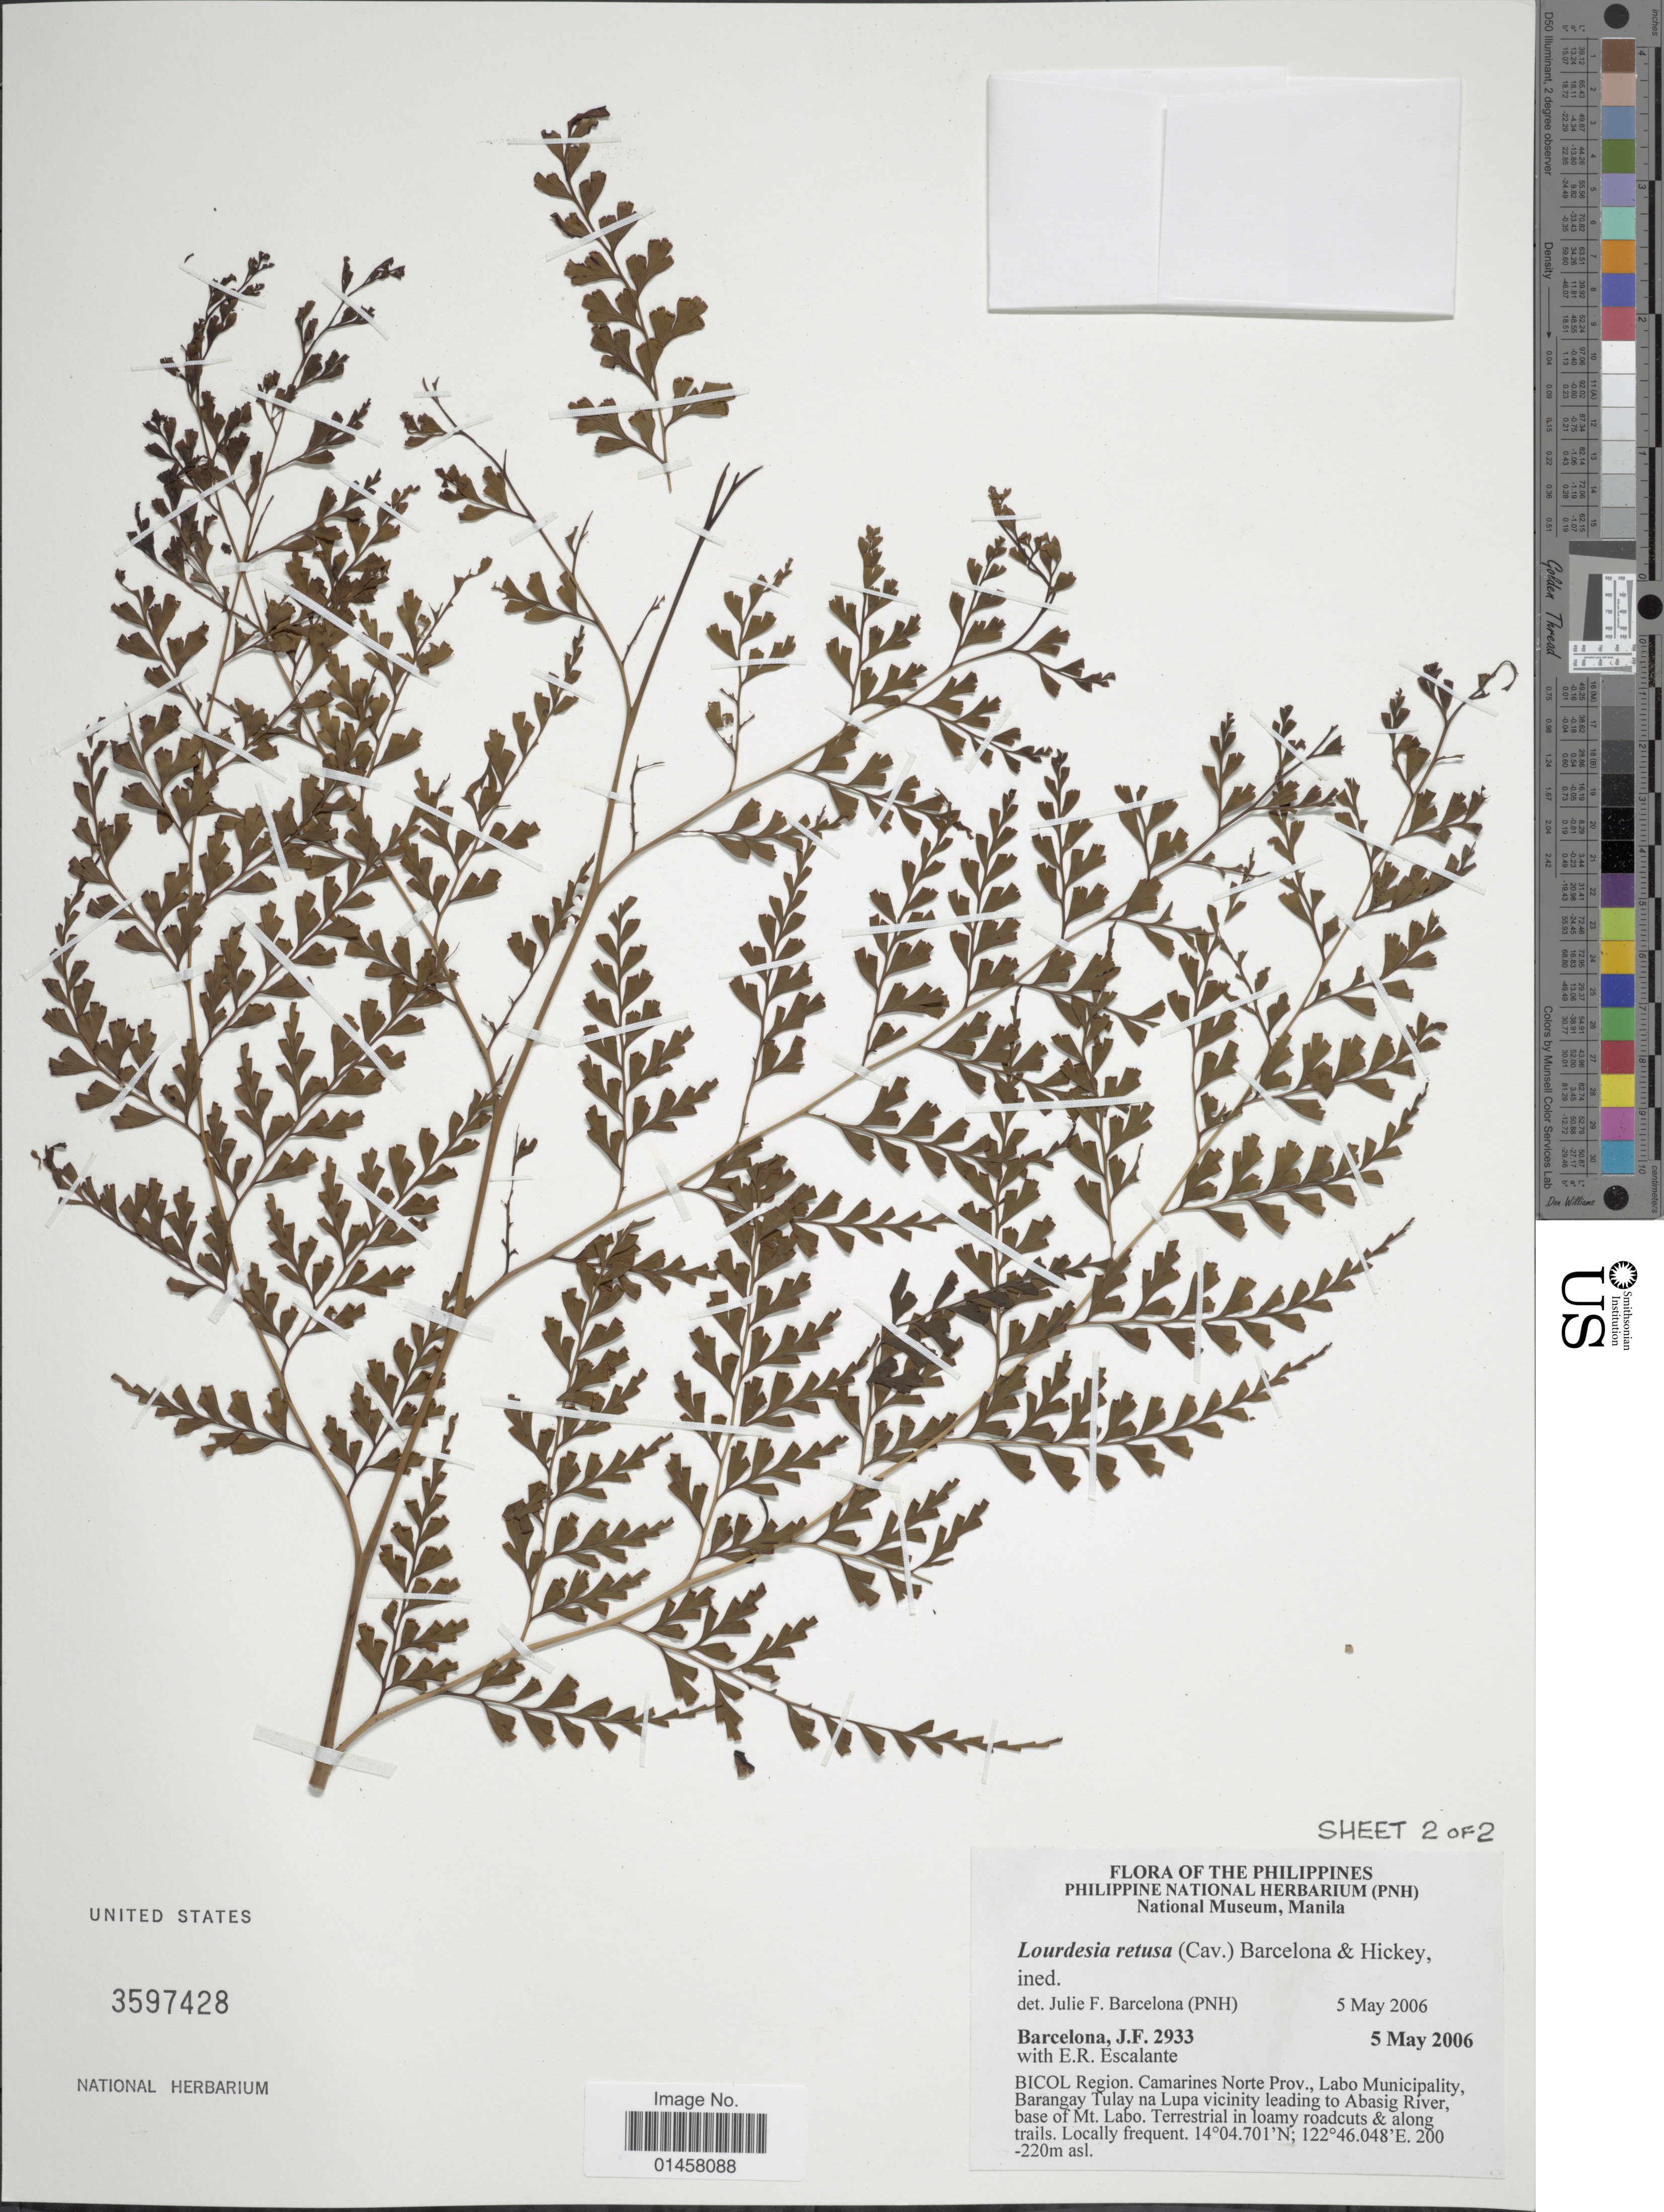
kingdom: Plantae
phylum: Tracheophyta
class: Polypodiopsida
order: Polypodiales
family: Lindsaeaceae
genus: Sphenomeris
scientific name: Sphenomeris retusa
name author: (Cav.) Maxim.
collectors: J. F. Barcelona & E. Escalante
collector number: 2933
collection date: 2006-05-05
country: Philippines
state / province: Bicol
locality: Bicol Region Camarines Norte Prov., Labo Municipality, Barangay Tulay na Lupa vicinity leading to Abasig River, base of Mt. Labo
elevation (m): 200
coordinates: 14 04.701 N, 122 46.048 E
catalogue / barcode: US 3597428